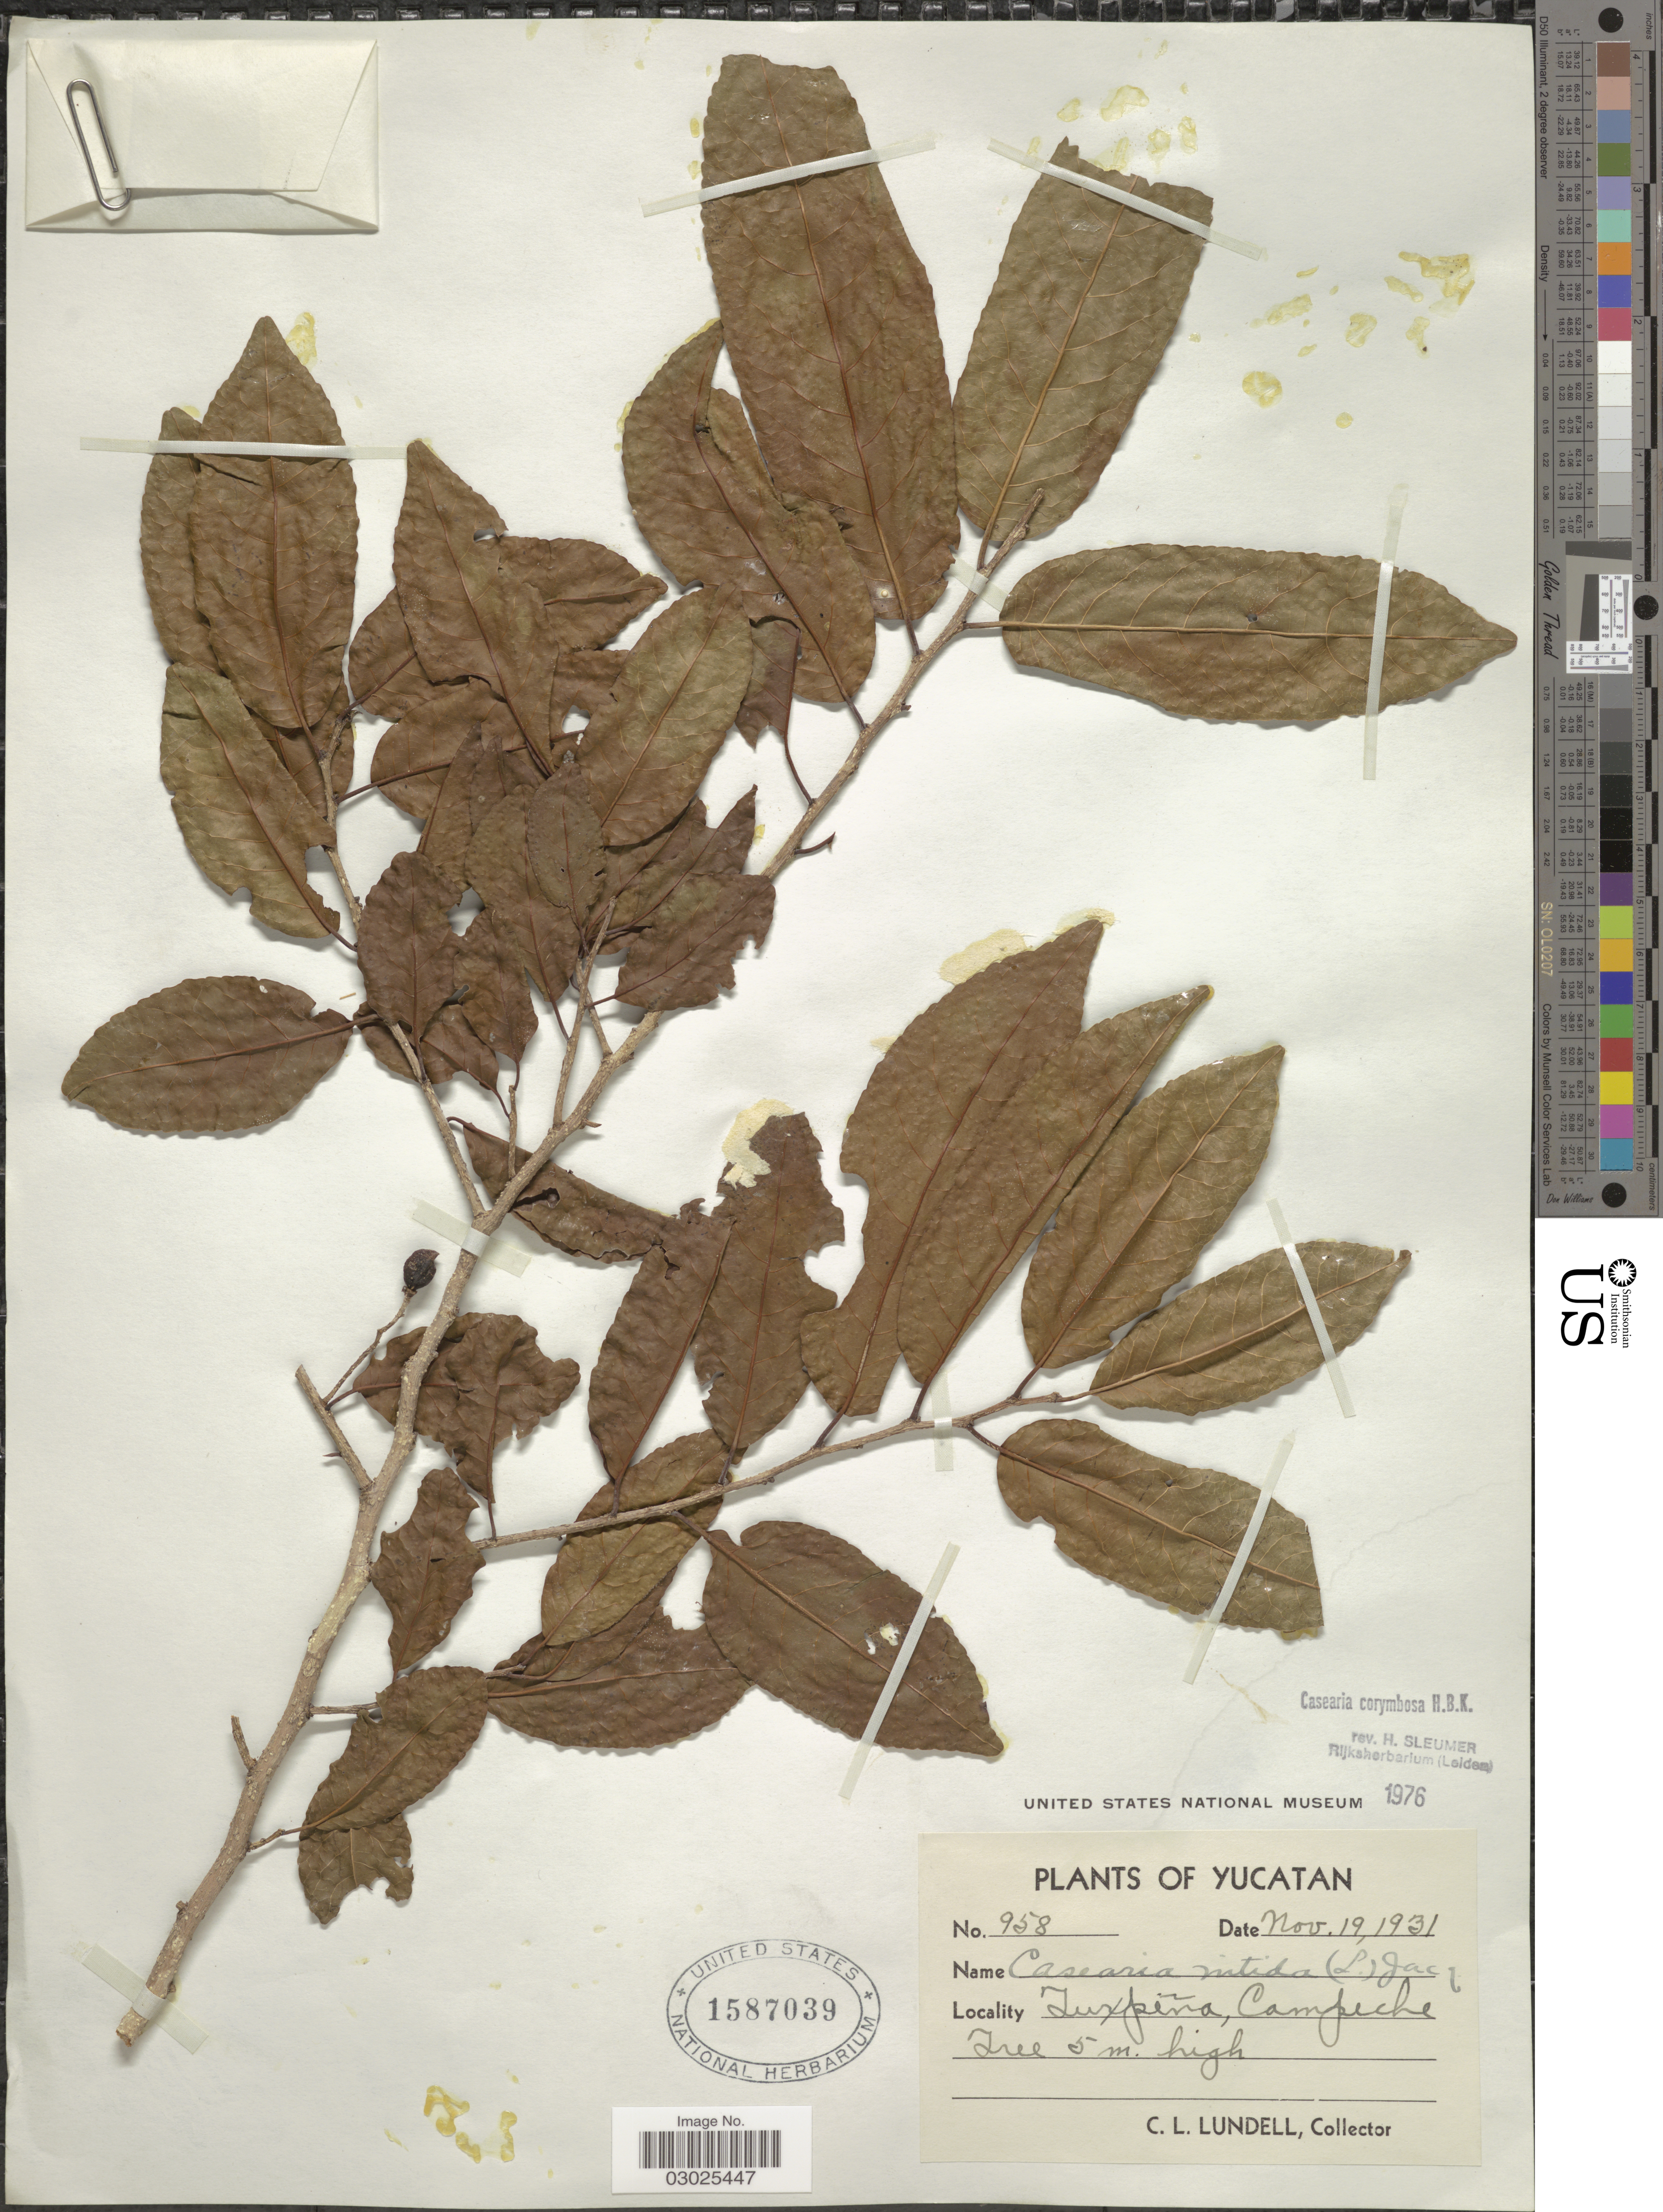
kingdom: Plantae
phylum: Tracheophyta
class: Magnoliopsida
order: Malpighiales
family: Salicaceae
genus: Casearia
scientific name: Casearia corymbosa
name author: Kunth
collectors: C. L. Lundell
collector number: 958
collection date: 1931-11-19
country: Mexico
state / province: Campeche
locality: Tuxpeña.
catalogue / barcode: US 1587039